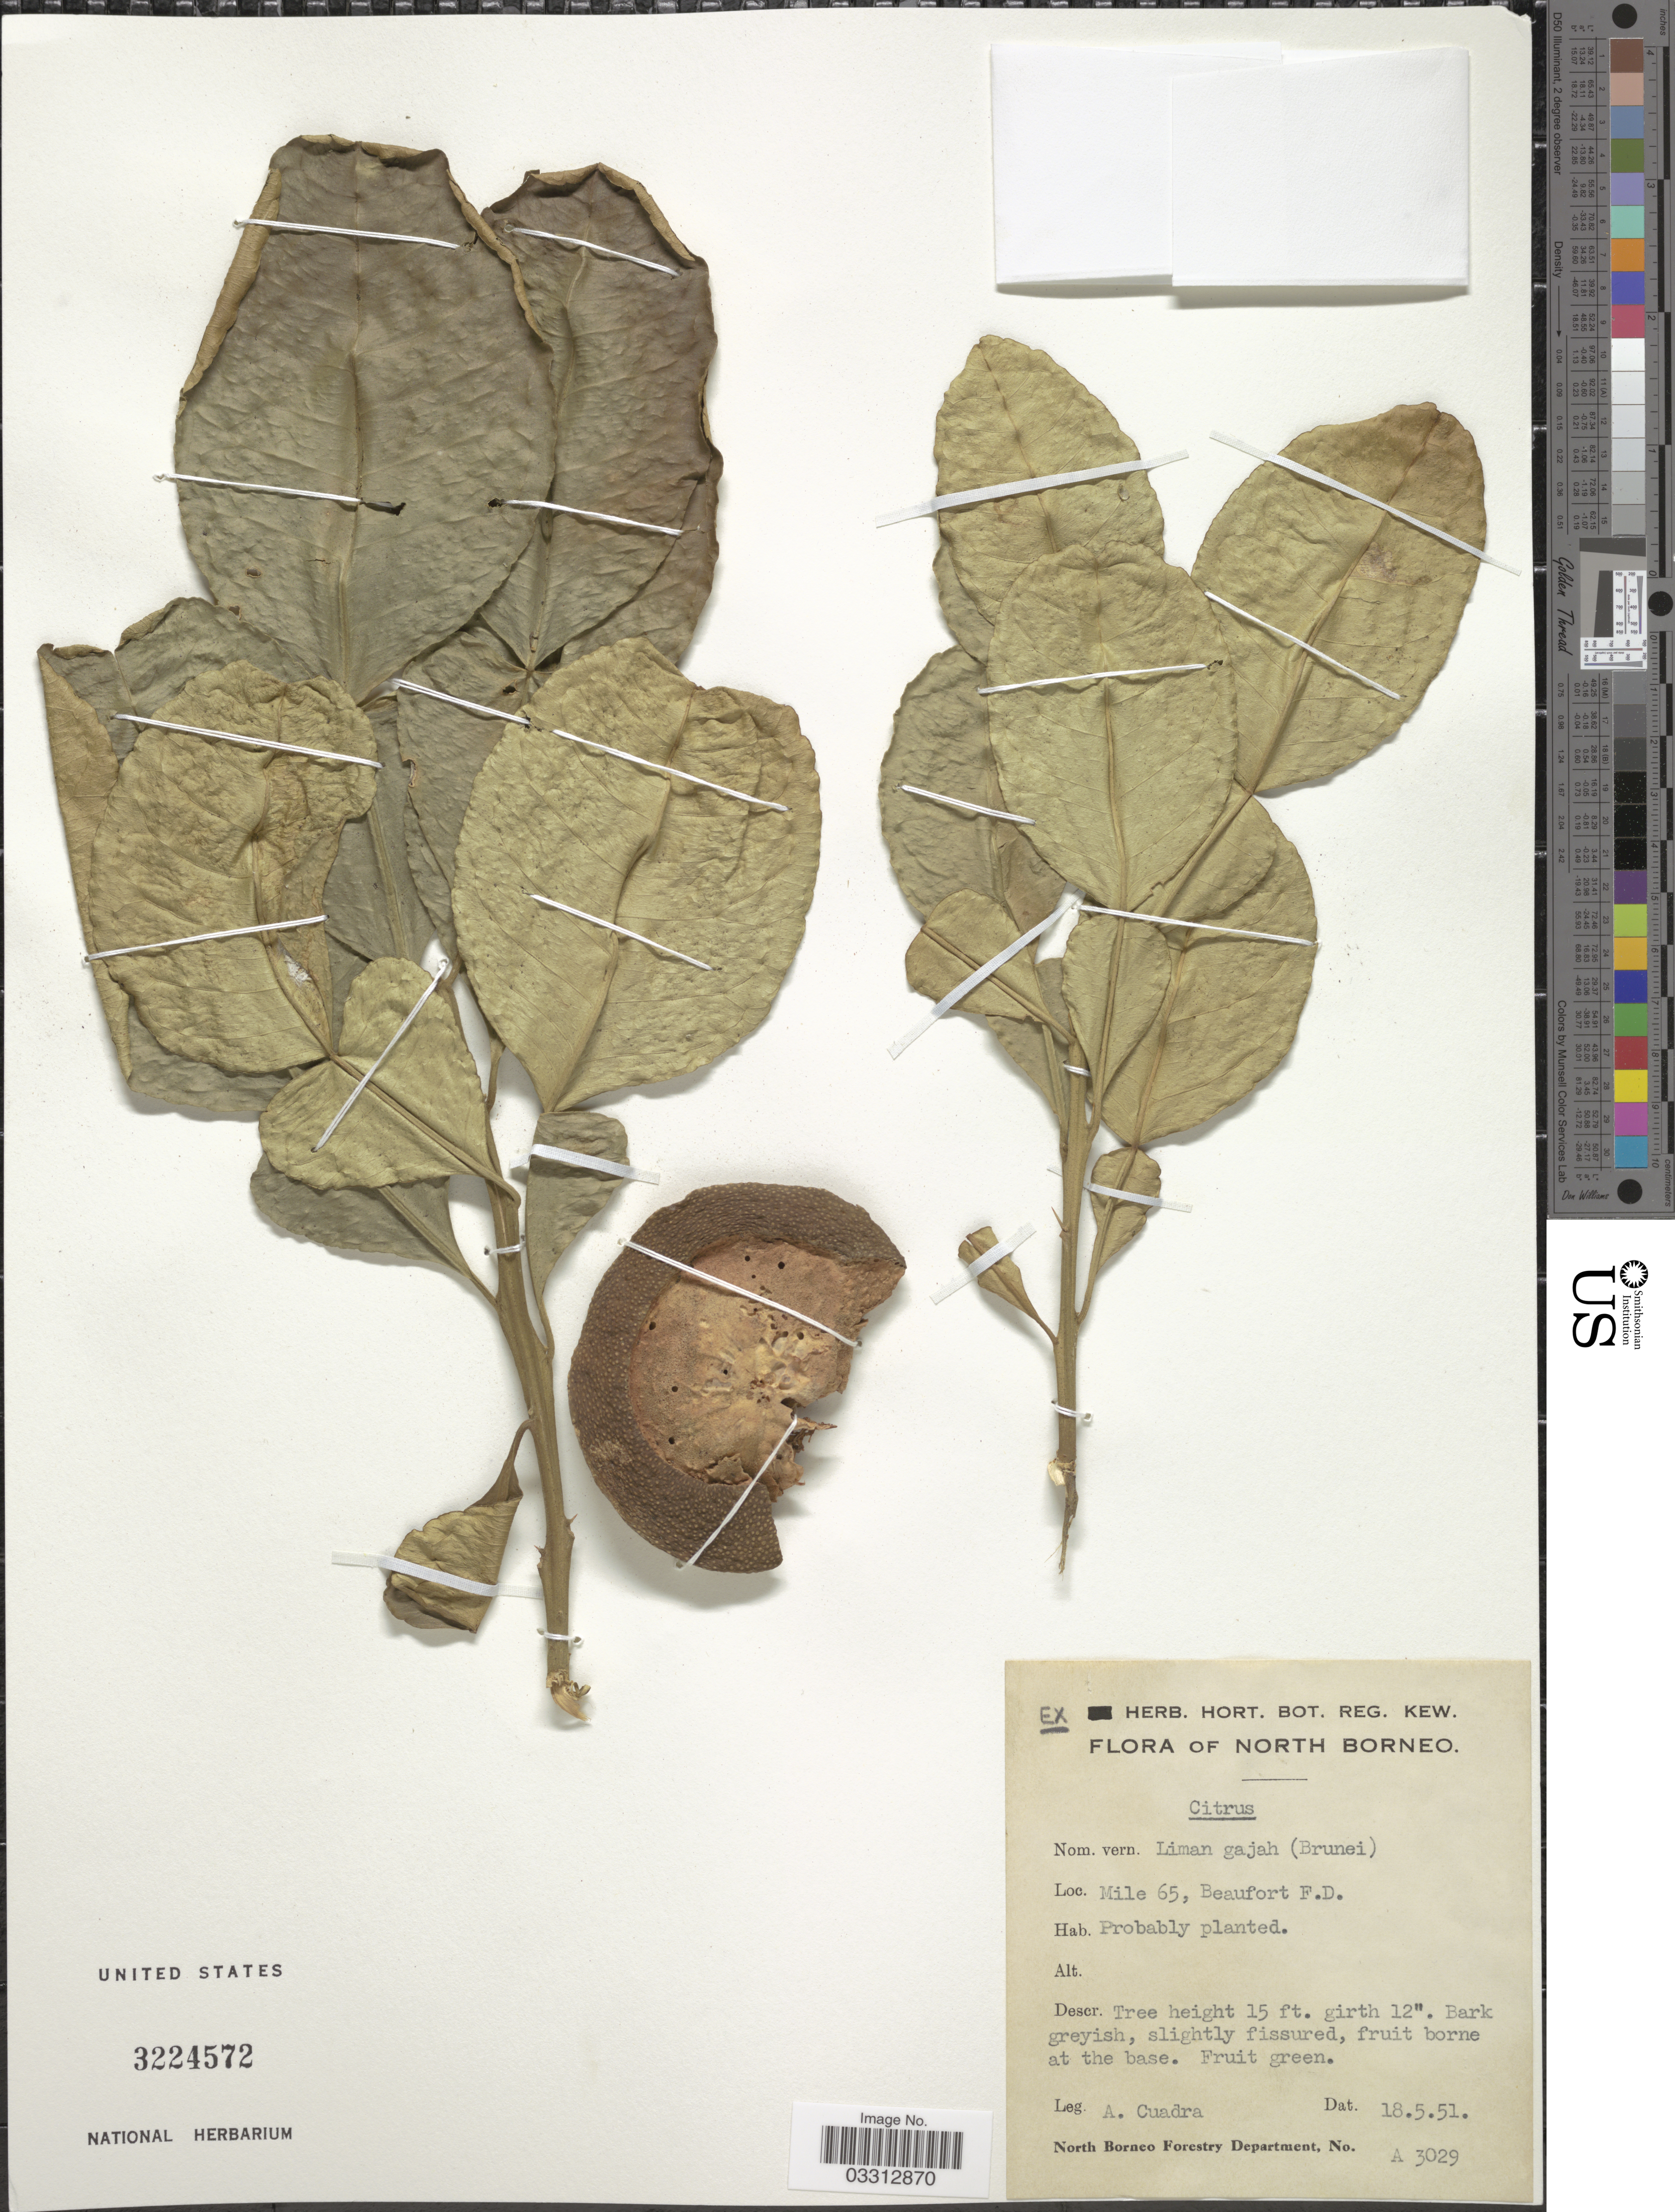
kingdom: Plantae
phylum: Tracheophyta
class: Magnoliopsida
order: Sapindales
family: Rutaceae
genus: Citrus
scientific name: Citrus sp.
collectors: A. Cuadra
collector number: A3029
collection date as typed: Transcribed d/m/y: 18/5/51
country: Malaysia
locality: North Borneo. Mile 65, Beaufort F.D.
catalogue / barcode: US 3224572